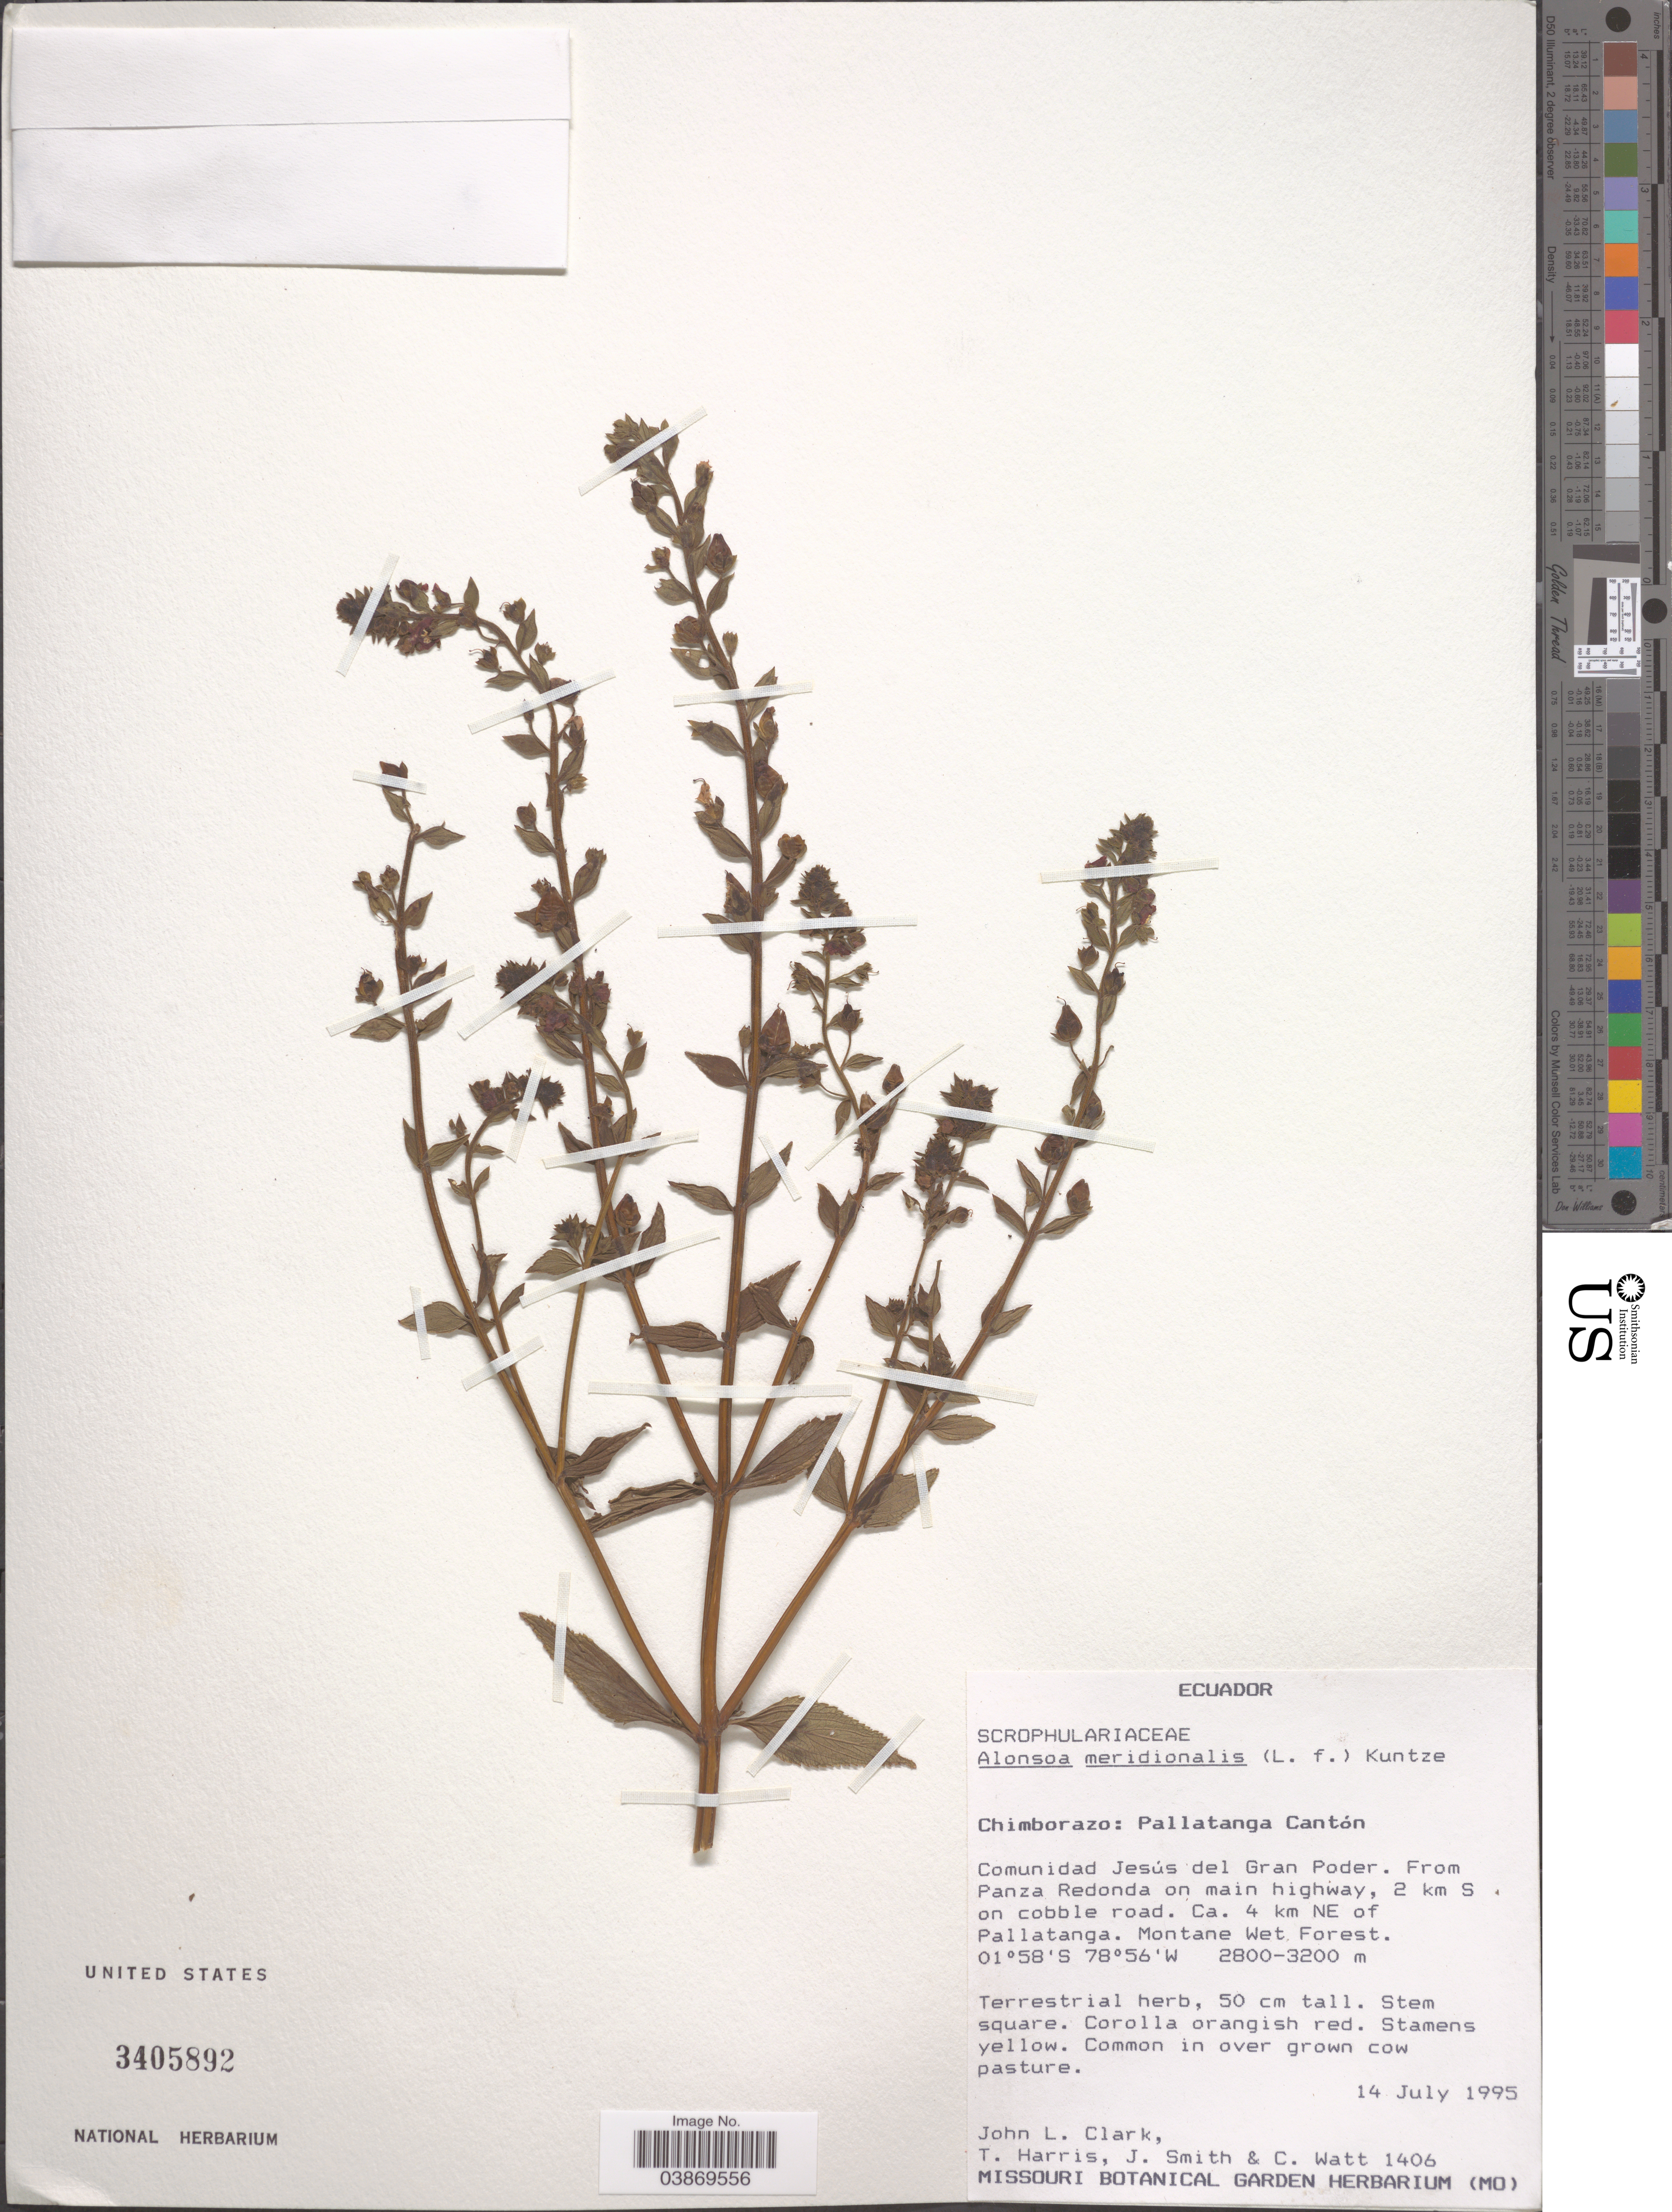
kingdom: Plantae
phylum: Tracheophyta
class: Magnoliopsida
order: Lamiales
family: Scrophulariaceae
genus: Alonsoa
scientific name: Alonsoa meridionalis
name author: (L. f.) Kuntze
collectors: J. L. Clark, T. Harris, J. Smith & C. Watt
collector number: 1406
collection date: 1995-07-14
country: Ecuador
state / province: Chimborazo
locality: Pallatanga Cantón. Comunidad Jesús del Gran Poder. From Panza Redonda on main highway, 2 km S on cobble road. Ca. 4 km NE of Pallatanga.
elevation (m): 2800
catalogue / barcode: US 3405892